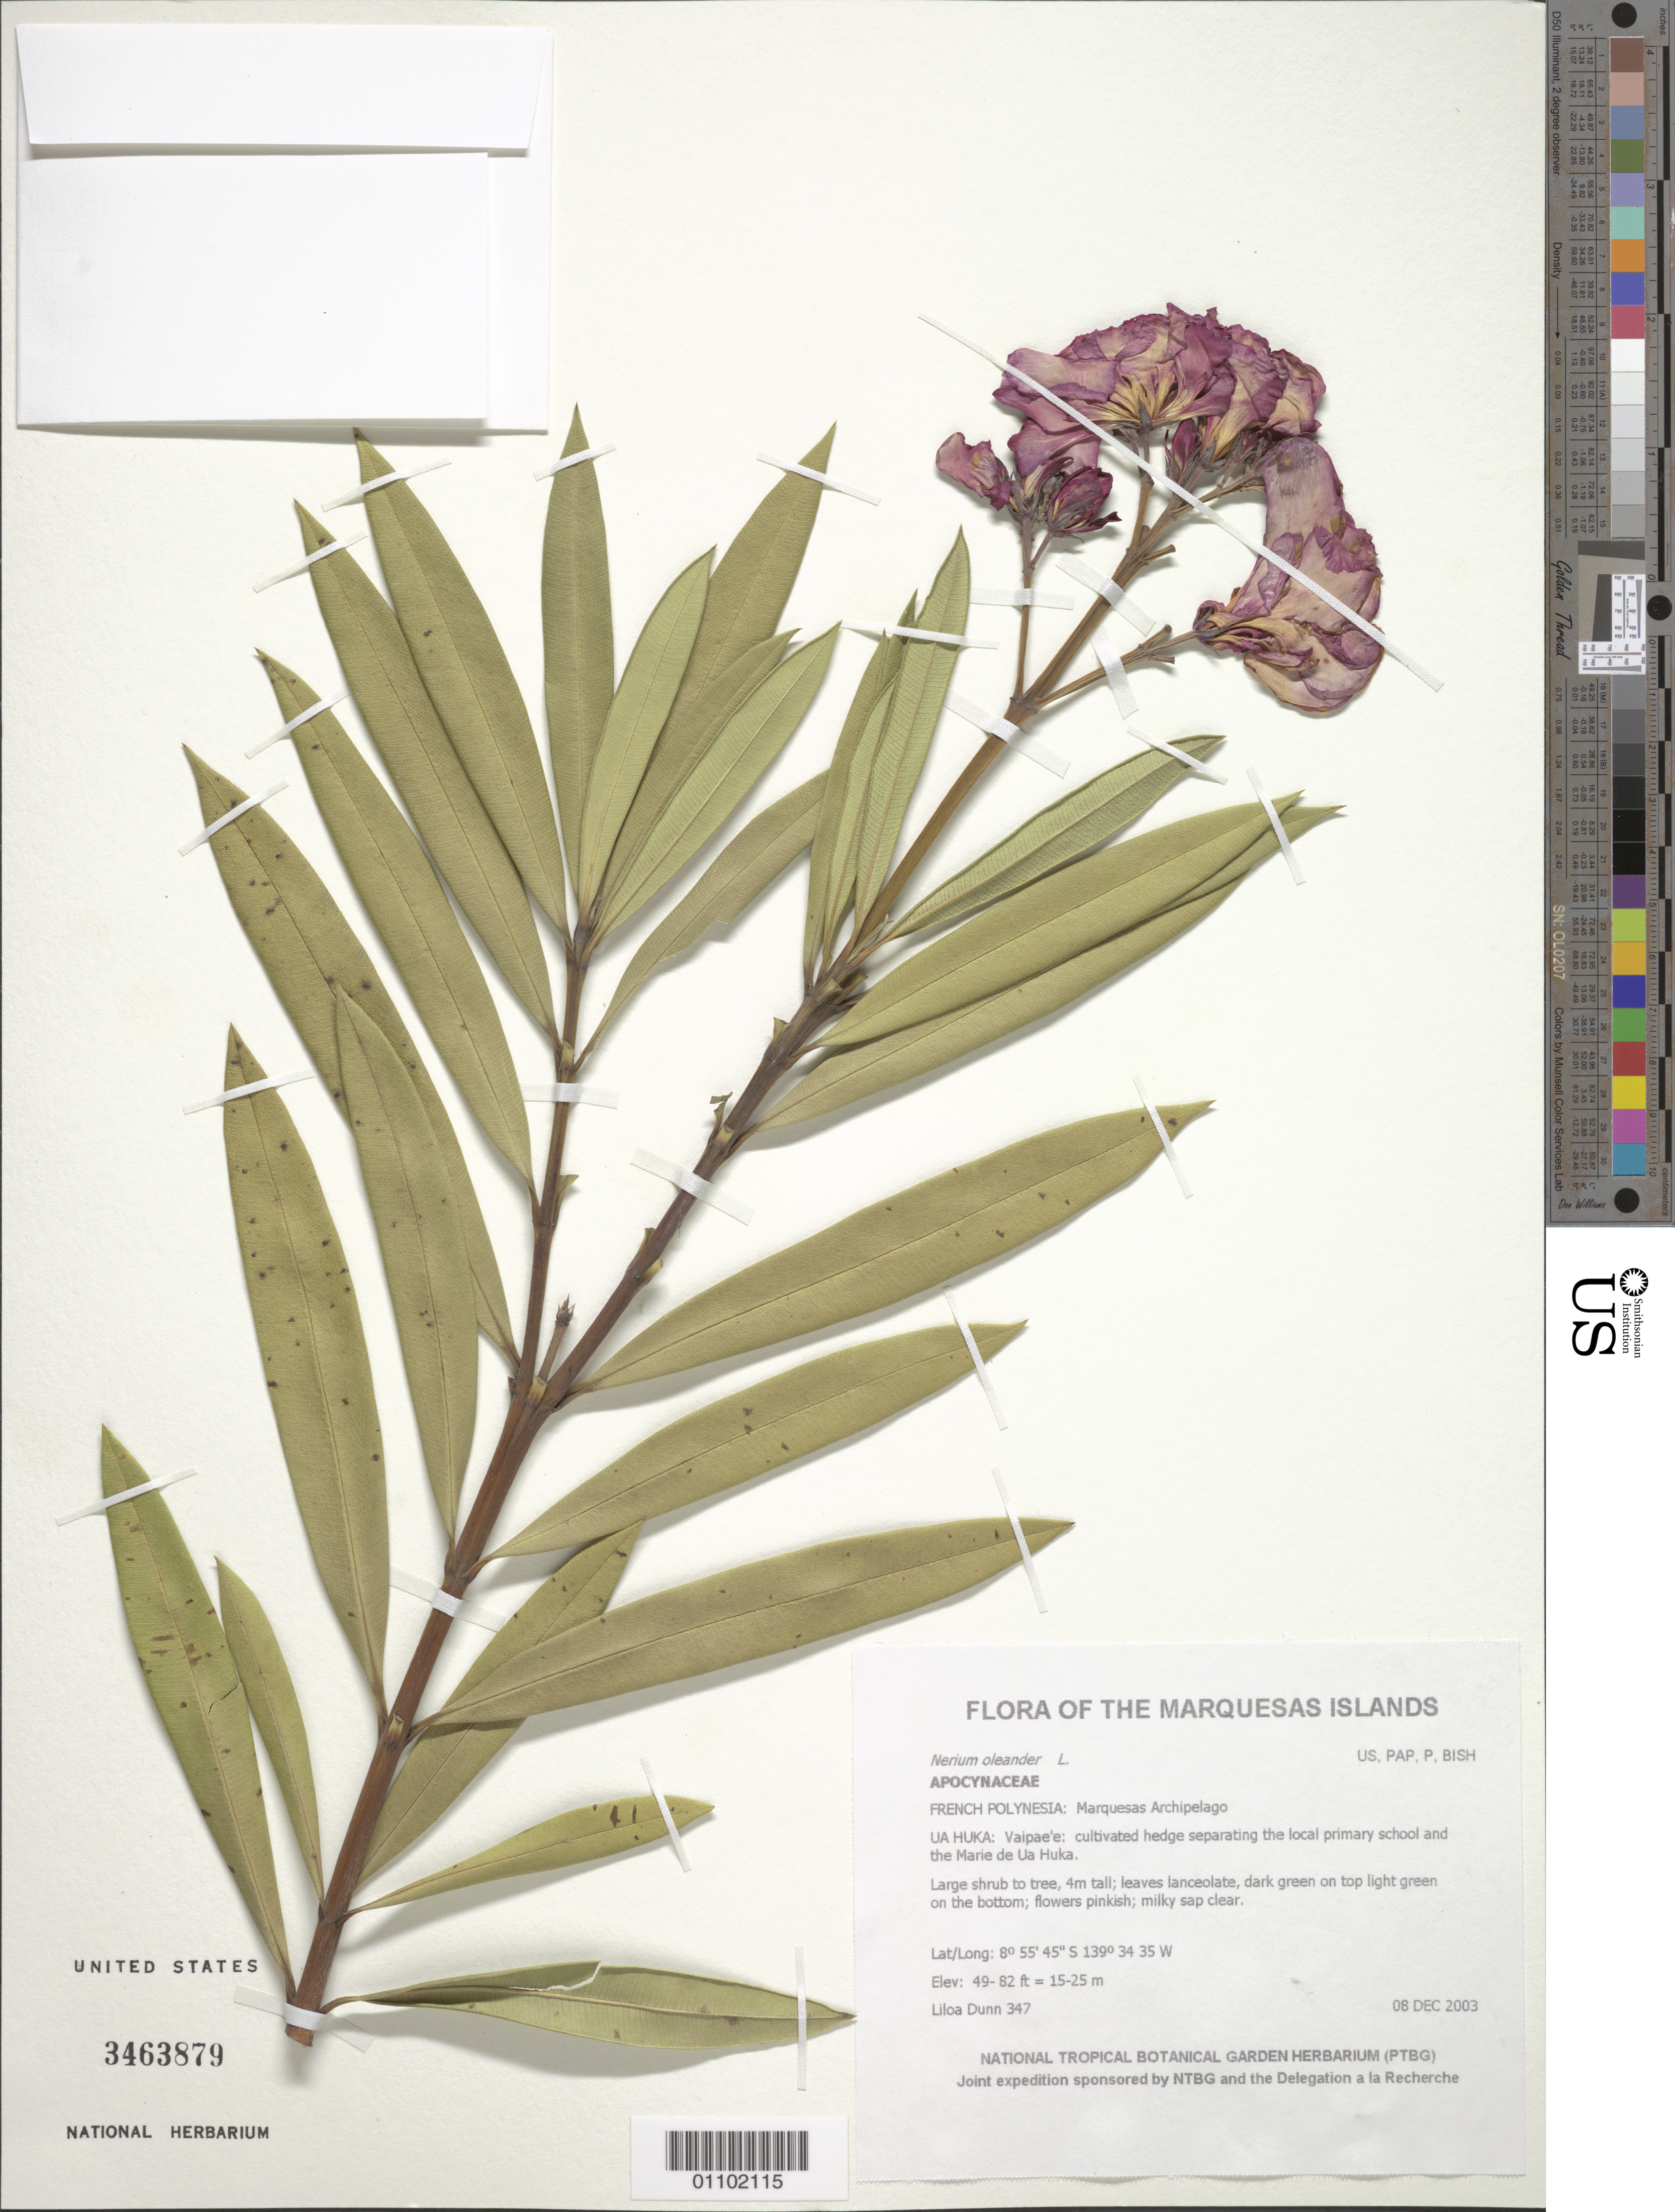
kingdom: Plantae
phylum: Tracheophyta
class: Magnoliopsida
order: Gentianales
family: Apocynaceae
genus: Nerium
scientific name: Nerium oleander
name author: L.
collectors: L. Dunn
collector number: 347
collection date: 2003-12-08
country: French Polynesia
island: Ua Huka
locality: Vaipae'e: cultivated hedge separating the local primary school and the Marie de Ua Huka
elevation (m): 15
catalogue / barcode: US 3463879